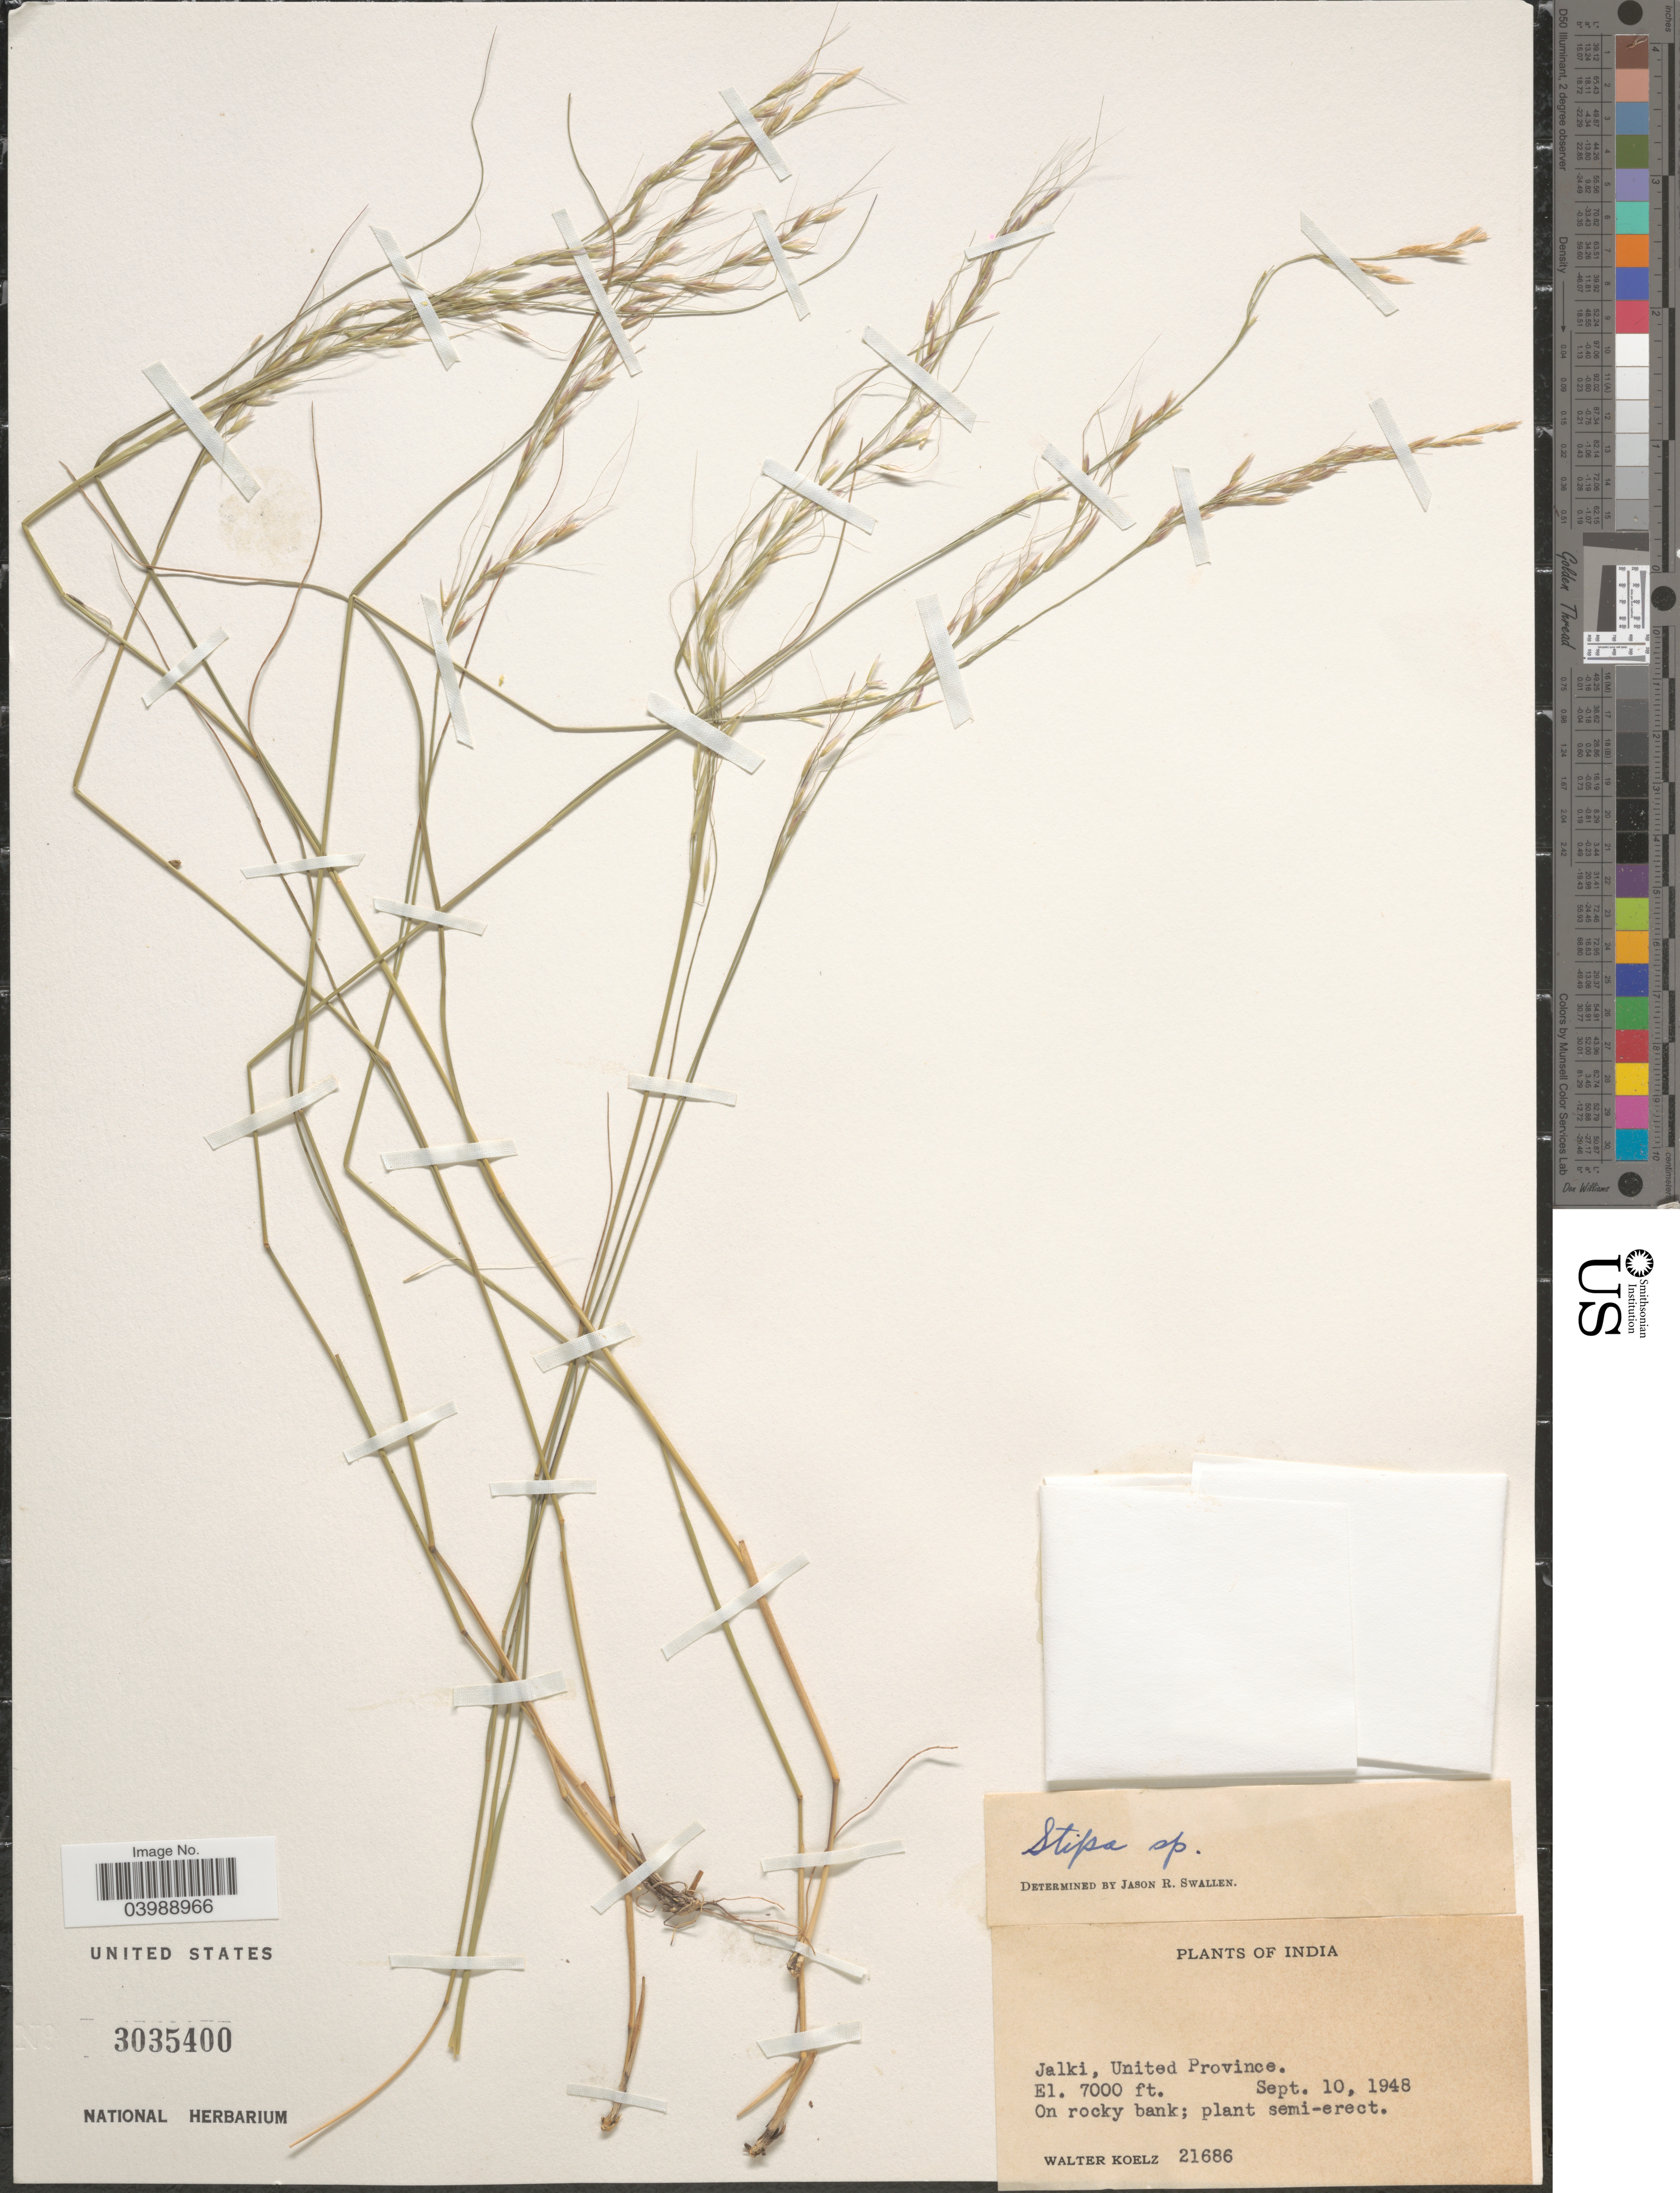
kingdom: Plantae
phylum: Tracheophyta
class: Liliopsida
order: Poales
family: Poaceae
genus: Achnatherum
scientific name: Achnatherum sp.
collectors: W. N. Koelz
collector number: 21686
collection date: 1948-09-10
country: India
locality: Jalki, United Province.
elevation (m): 2134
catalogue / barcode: US 3035400